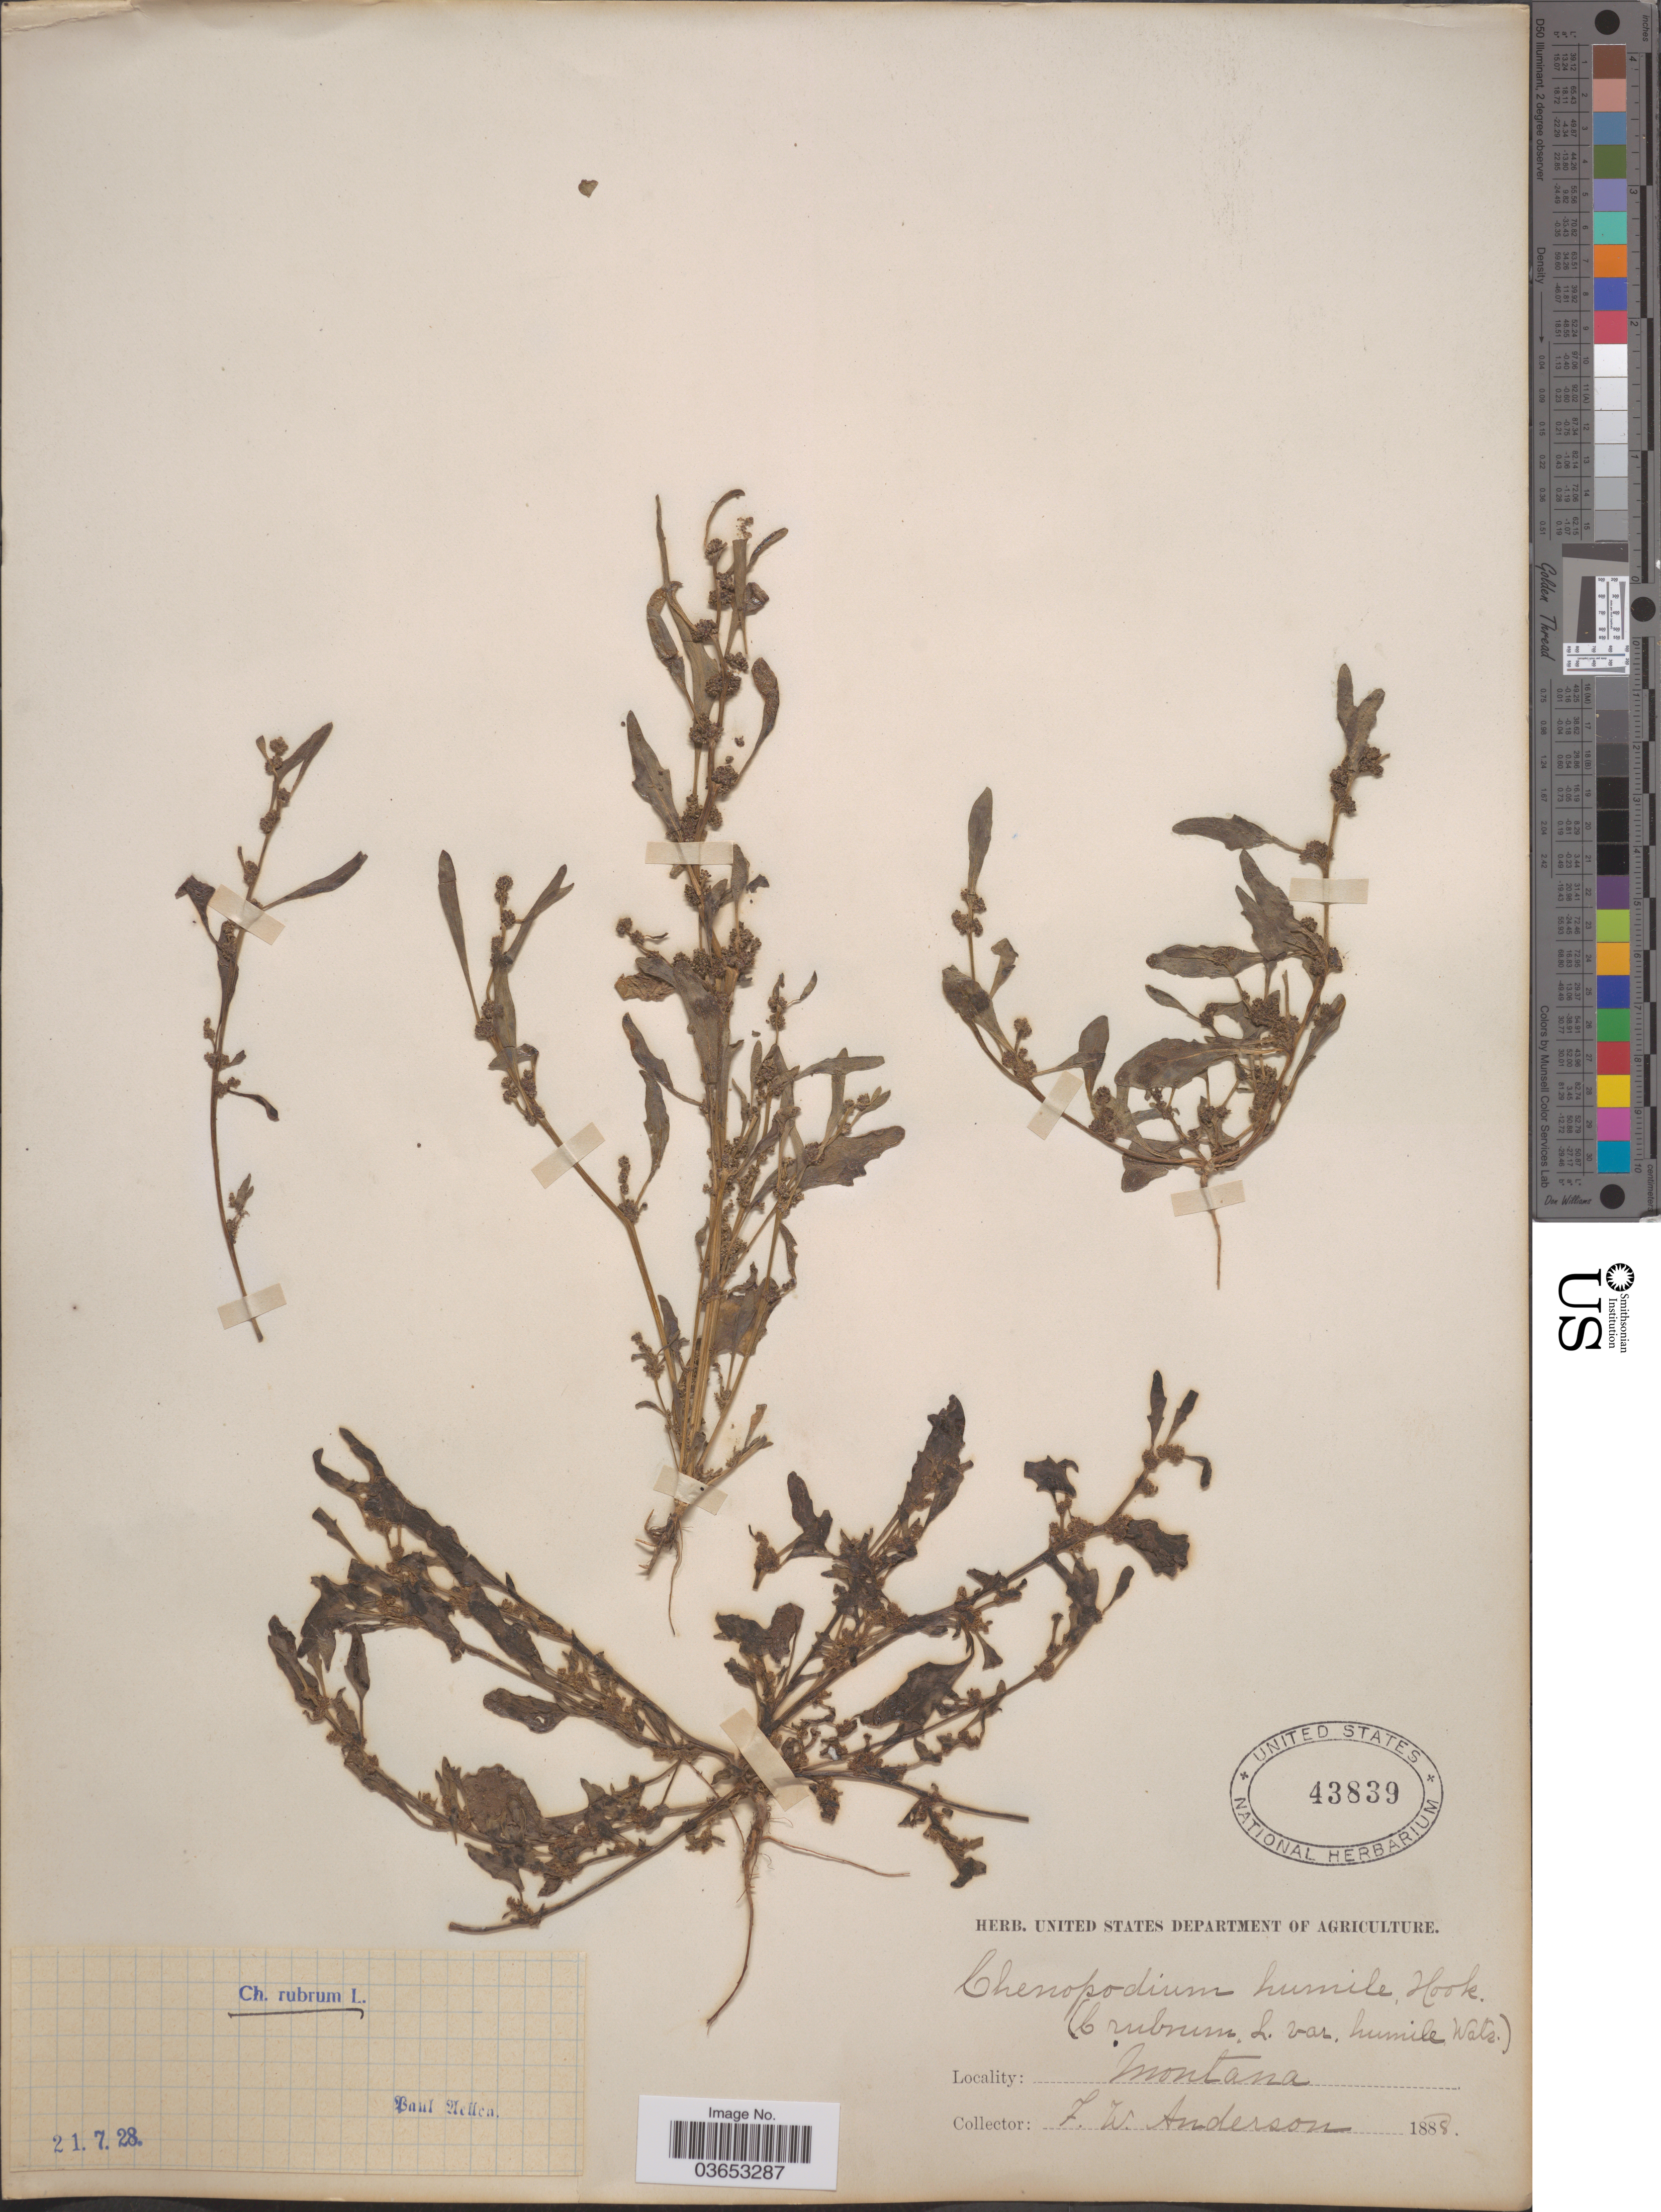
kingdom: Plantae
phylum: Tracheophyta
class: Magnoliopsida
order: Caryophyllales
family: Amaranthaceae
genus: Chenopodium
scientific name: Chenopodium humile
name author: Hook.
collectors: F. W. Anderson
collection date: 1888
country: United States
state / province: Montana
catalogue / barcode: US 43839